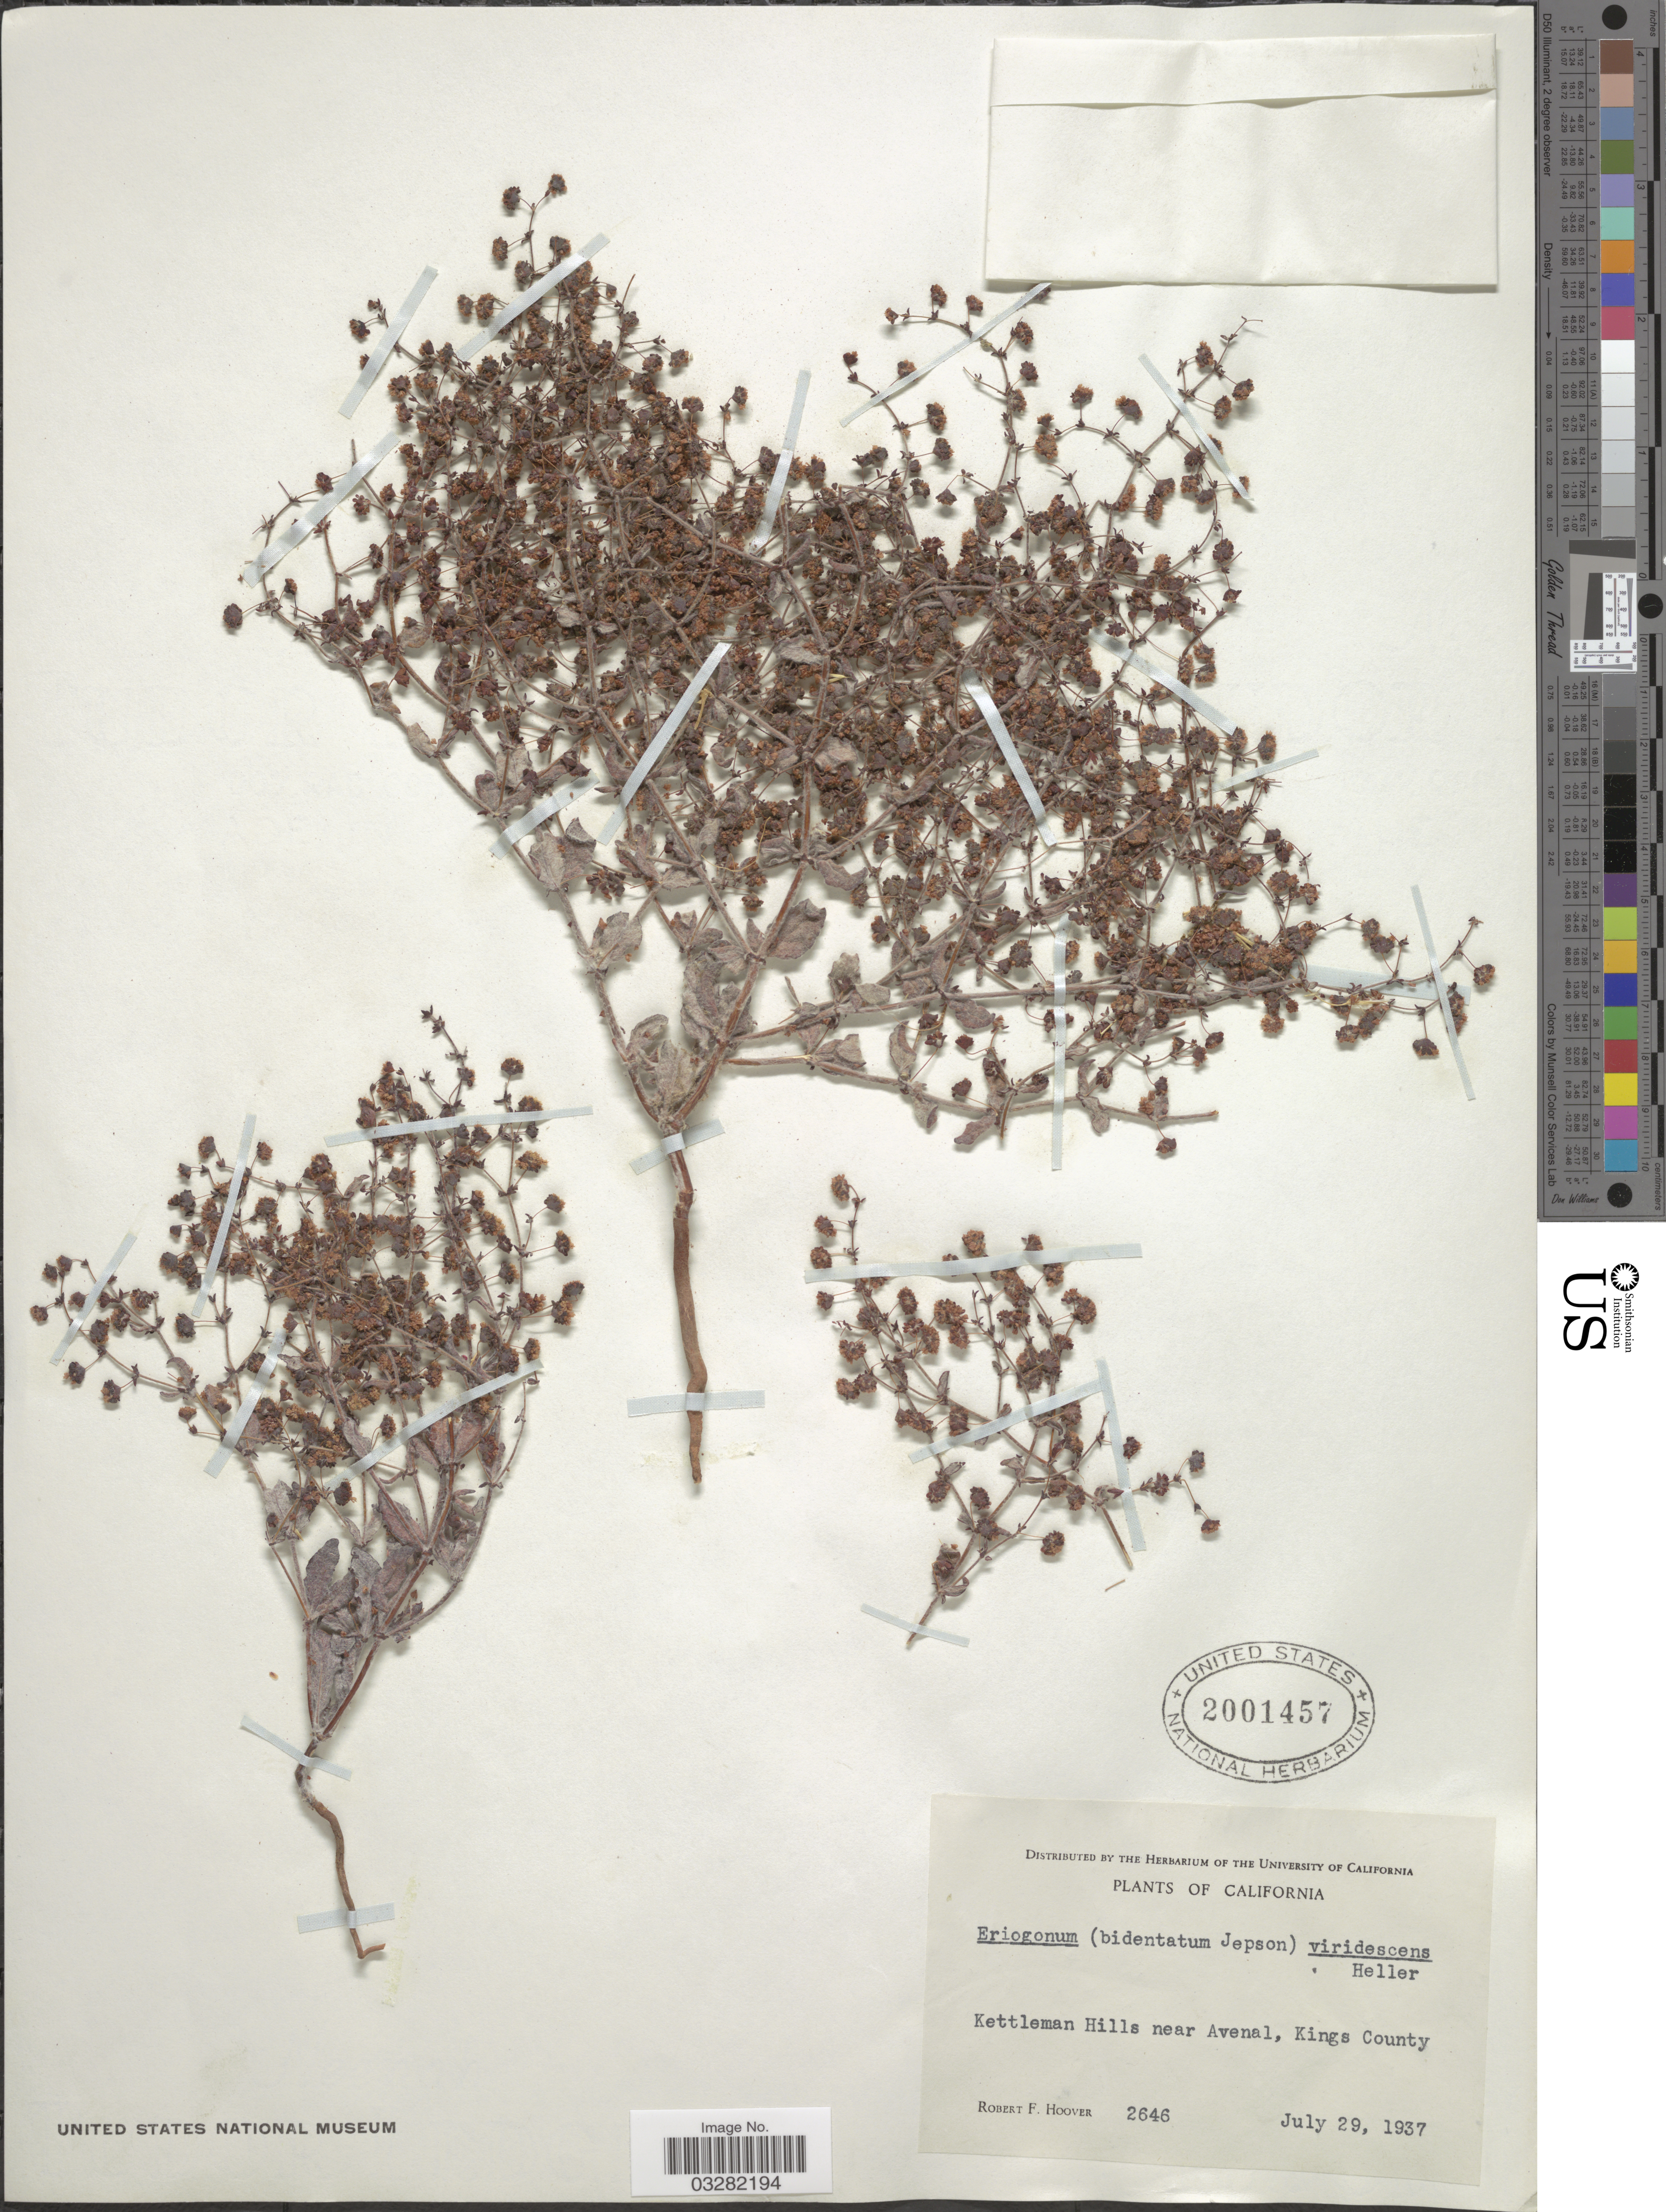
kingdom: Plantae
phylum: Tracheophyta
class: Magnoliopsida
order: Caryophyllales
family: Polygonaceae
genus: Eriogonum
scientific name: Eriogonum viridescens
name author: A. Heller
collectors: R. F. Hoover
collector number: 2646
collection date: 1937-07-29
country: United States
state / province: California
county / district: Kings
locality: Kettleman Hills near Avenal, Kings County.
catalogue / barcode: US 2001457